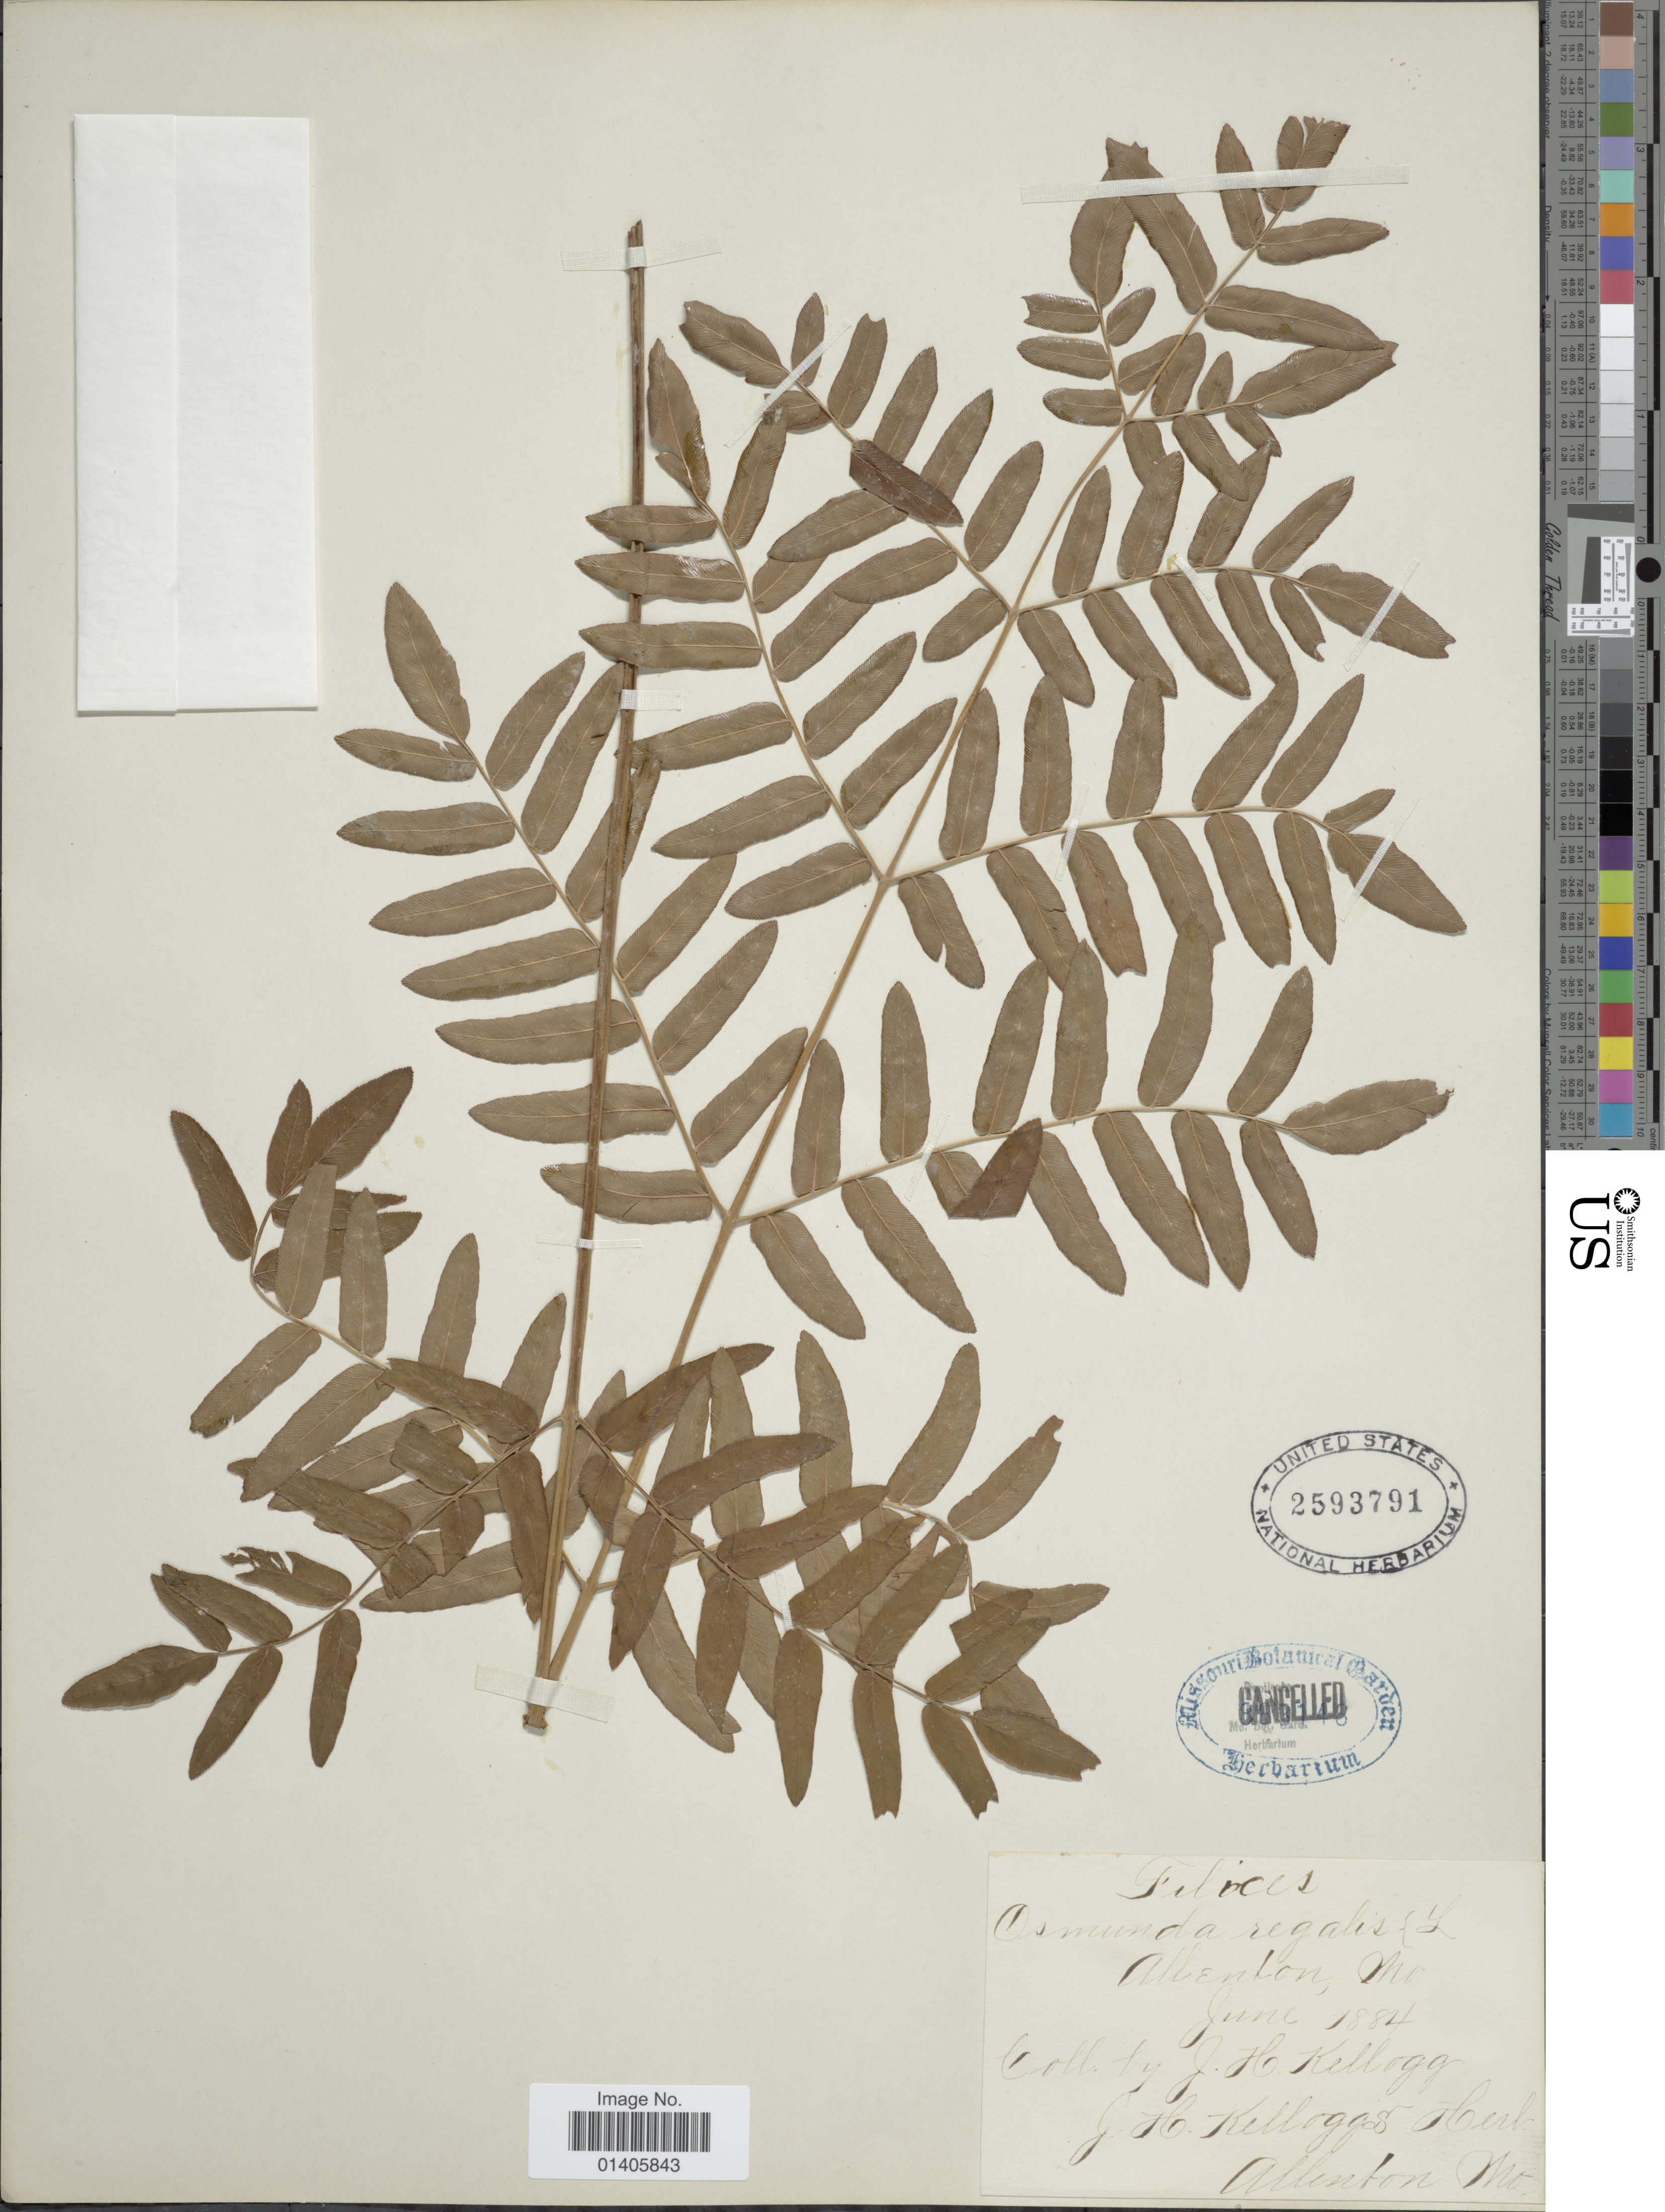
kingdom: Plantae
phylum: Tracheophyta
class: Polypodiopsida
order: Osmundales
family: Osmundaceae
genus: Osmunda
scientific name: Osmunda regalis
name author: L.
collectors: J. H. Kellogg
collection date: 1884-06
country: United States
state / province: Missouri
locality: Allenton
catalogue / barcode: US 2593791